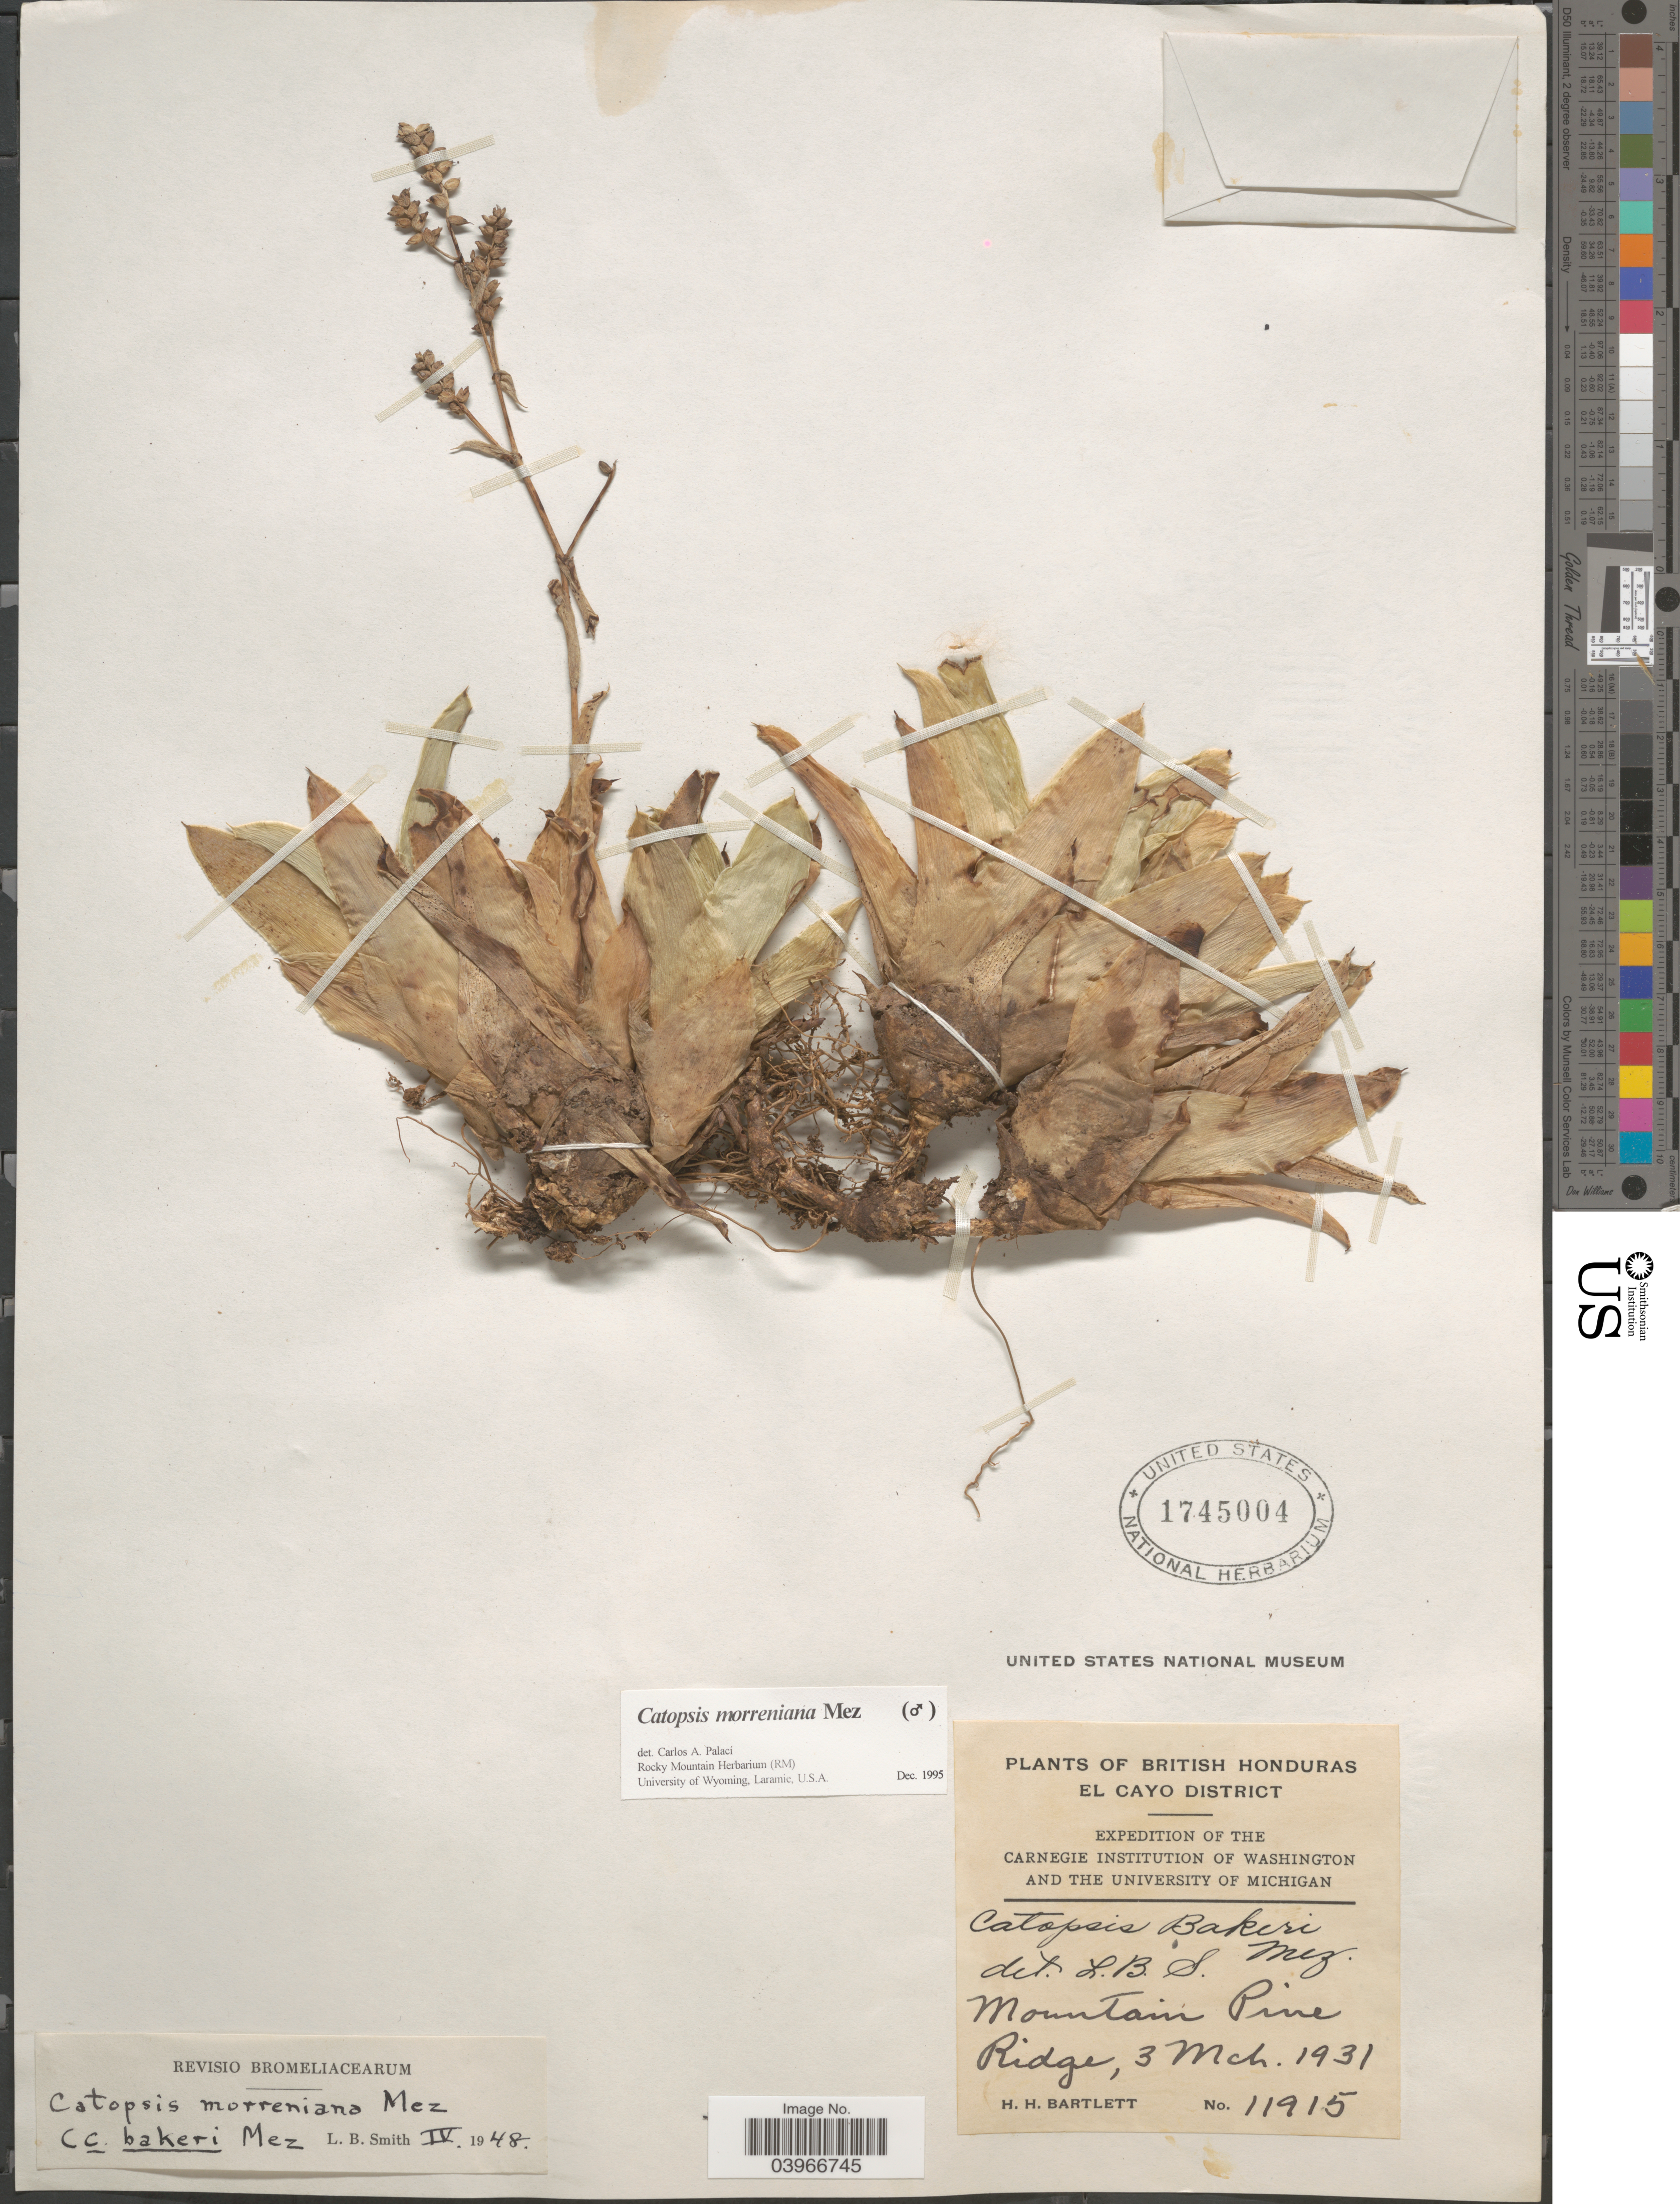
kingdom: Plantae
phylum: Tracheophyta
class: Liliopsida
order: Poales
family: Bromeliaceae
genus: Catopsis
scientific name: Catopsis morreniana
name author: Mez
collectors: H. H. Bartlett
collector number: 11915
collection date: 1931-03-03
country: Belize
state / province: Cayo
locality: British Honduras. El Cayo District. Mountain Pine. Ridge.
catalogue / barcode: US 1745004